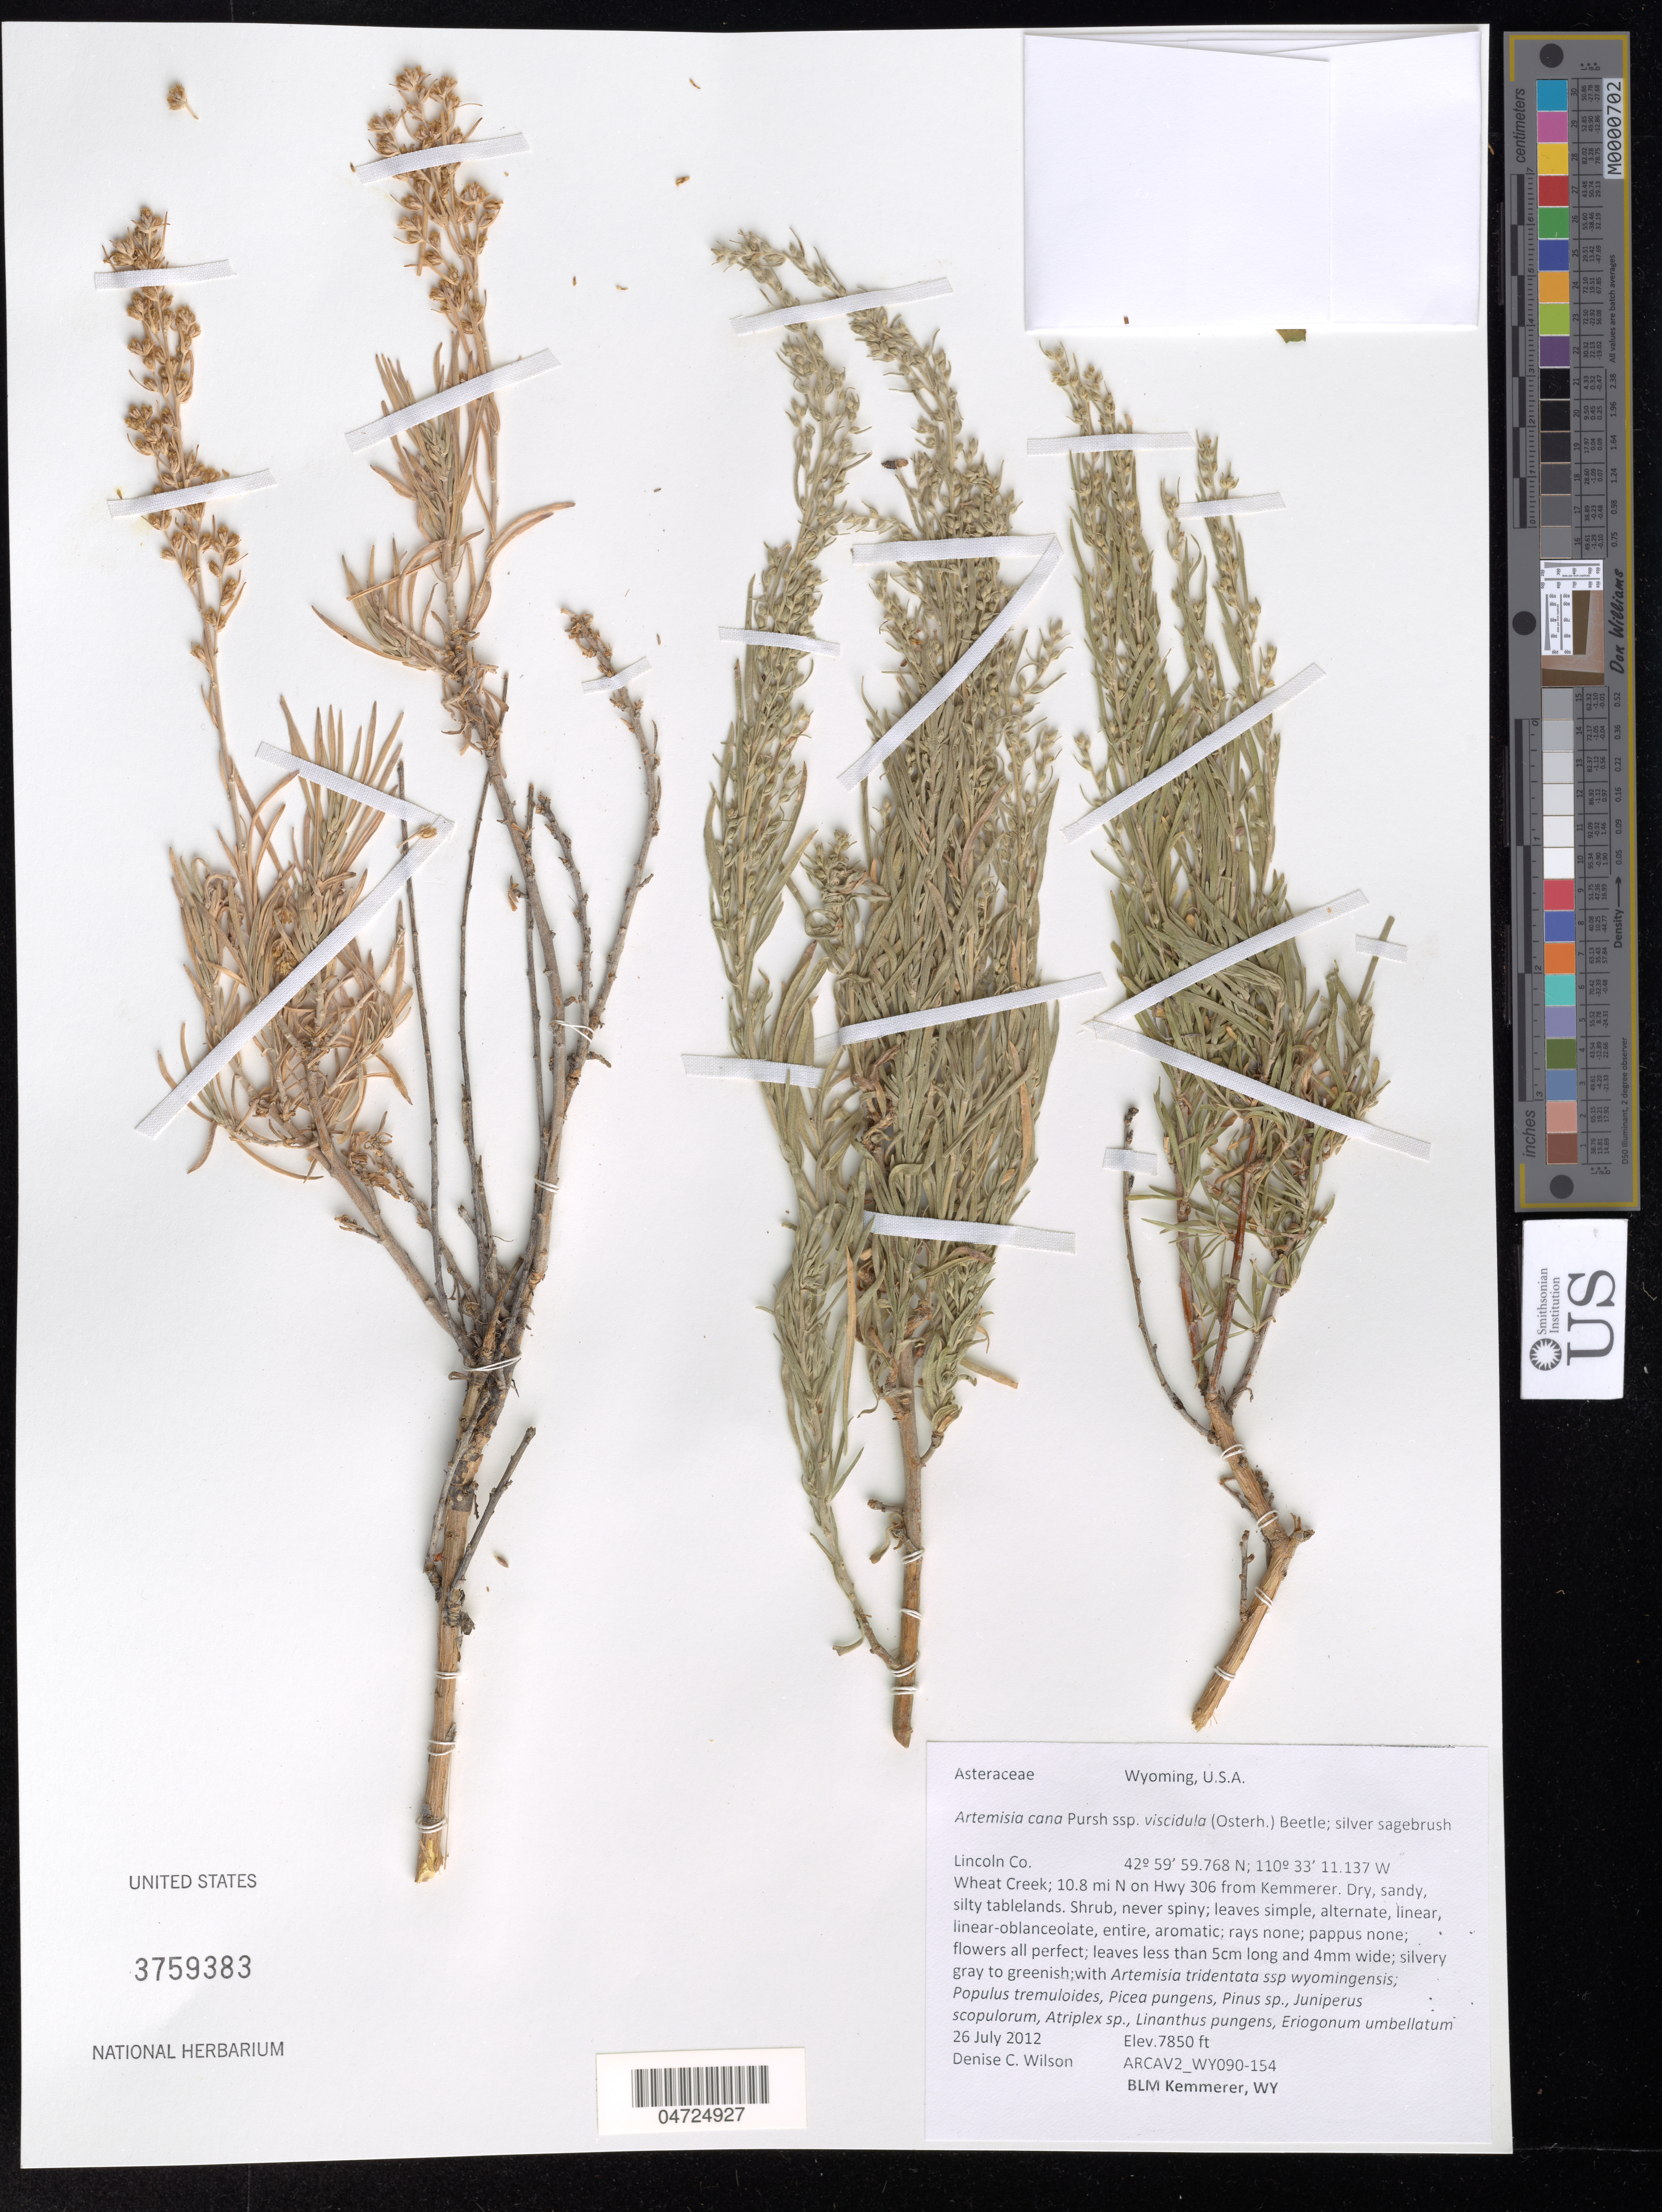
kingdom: Plantae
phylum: Tracheophyta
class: Magnoliopsida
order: Asterales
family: Asteraceae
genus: Artemisia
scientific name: Artemisia cana subsp. viscidula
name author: (Osterh.) Beetle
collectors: D. Wilson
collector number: ARCAV2_WY090-154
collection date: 2012-07-26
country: United States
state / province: Wyoming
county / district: Lincoln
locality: Lincoln Co. Wheat Creek; 10.8 mi N on Hwy 306 from Kemmerer.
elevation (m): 2393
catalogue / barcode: US 3759383